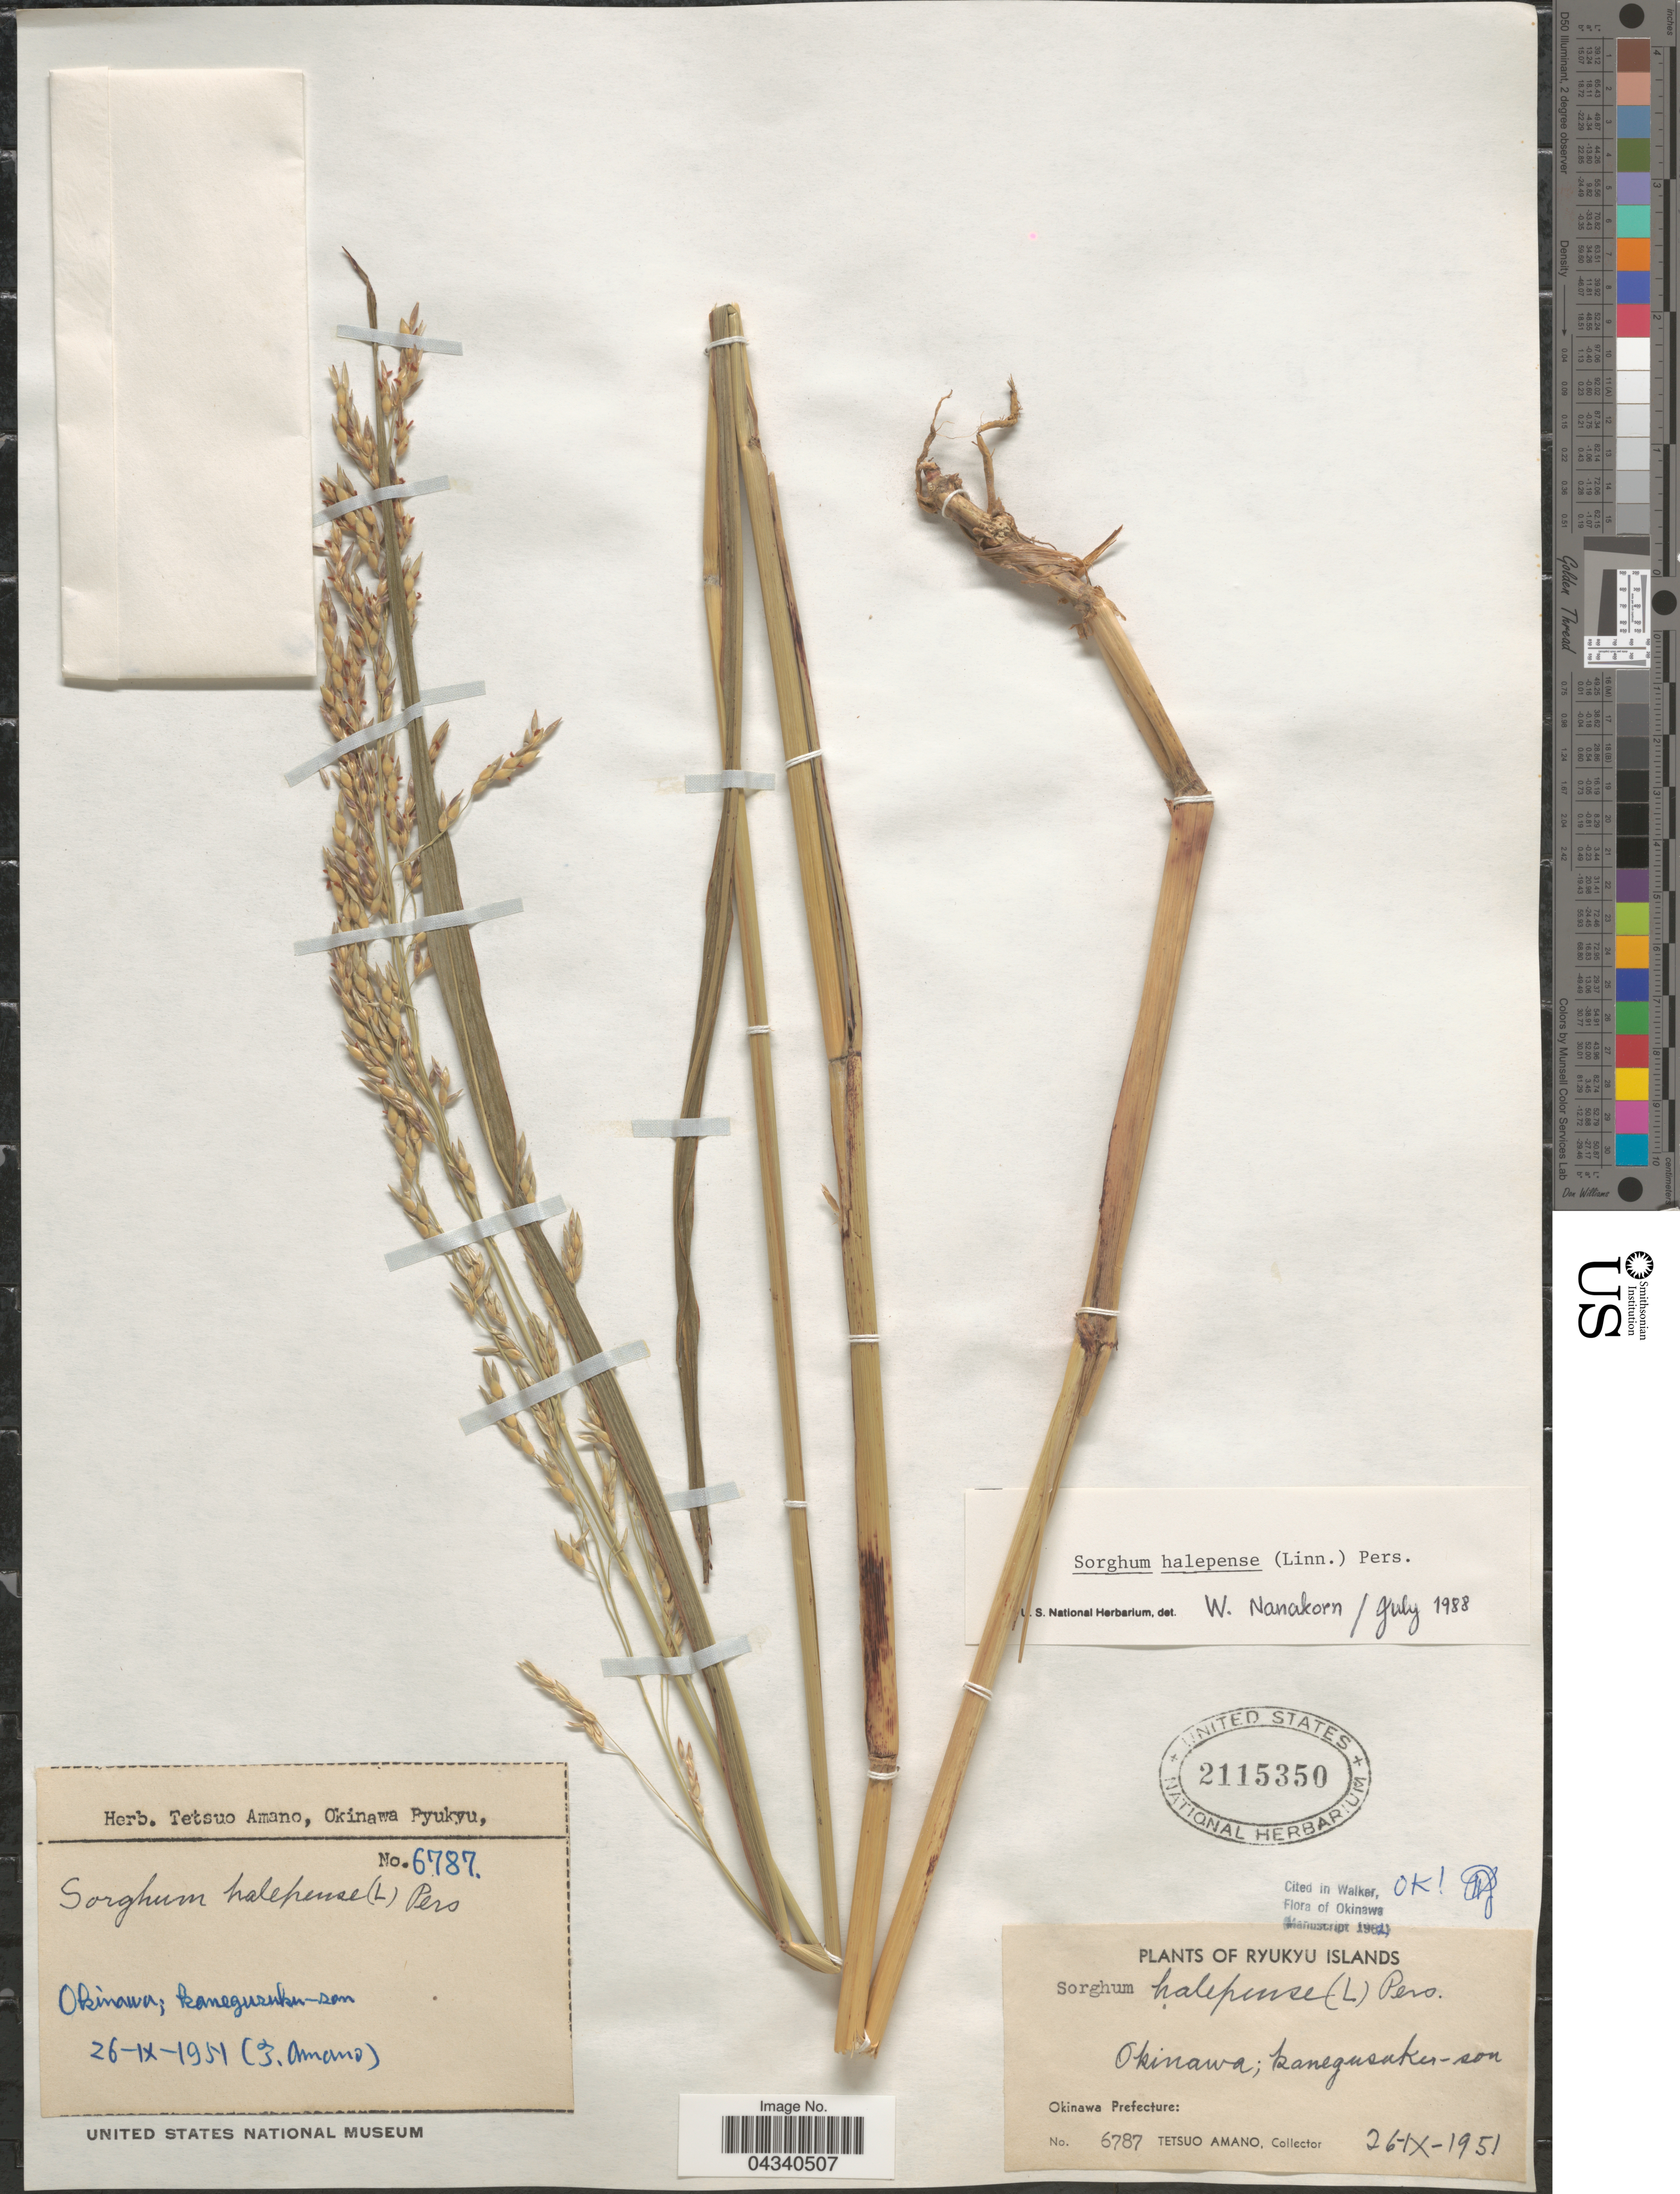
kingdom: Plantae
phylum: Tracheophyta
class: Liliopsida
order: Poales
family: Poaceae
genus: Sorghum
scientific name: Sorghum halepense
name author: (L.) Pers.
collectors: T. Amano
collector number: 6787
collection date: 1951-09-26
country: Japan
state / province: Okinawa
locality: Ryukyu Islands. Kanegusuku-son. Okinawa Prefecture.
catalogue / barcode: US 2115350